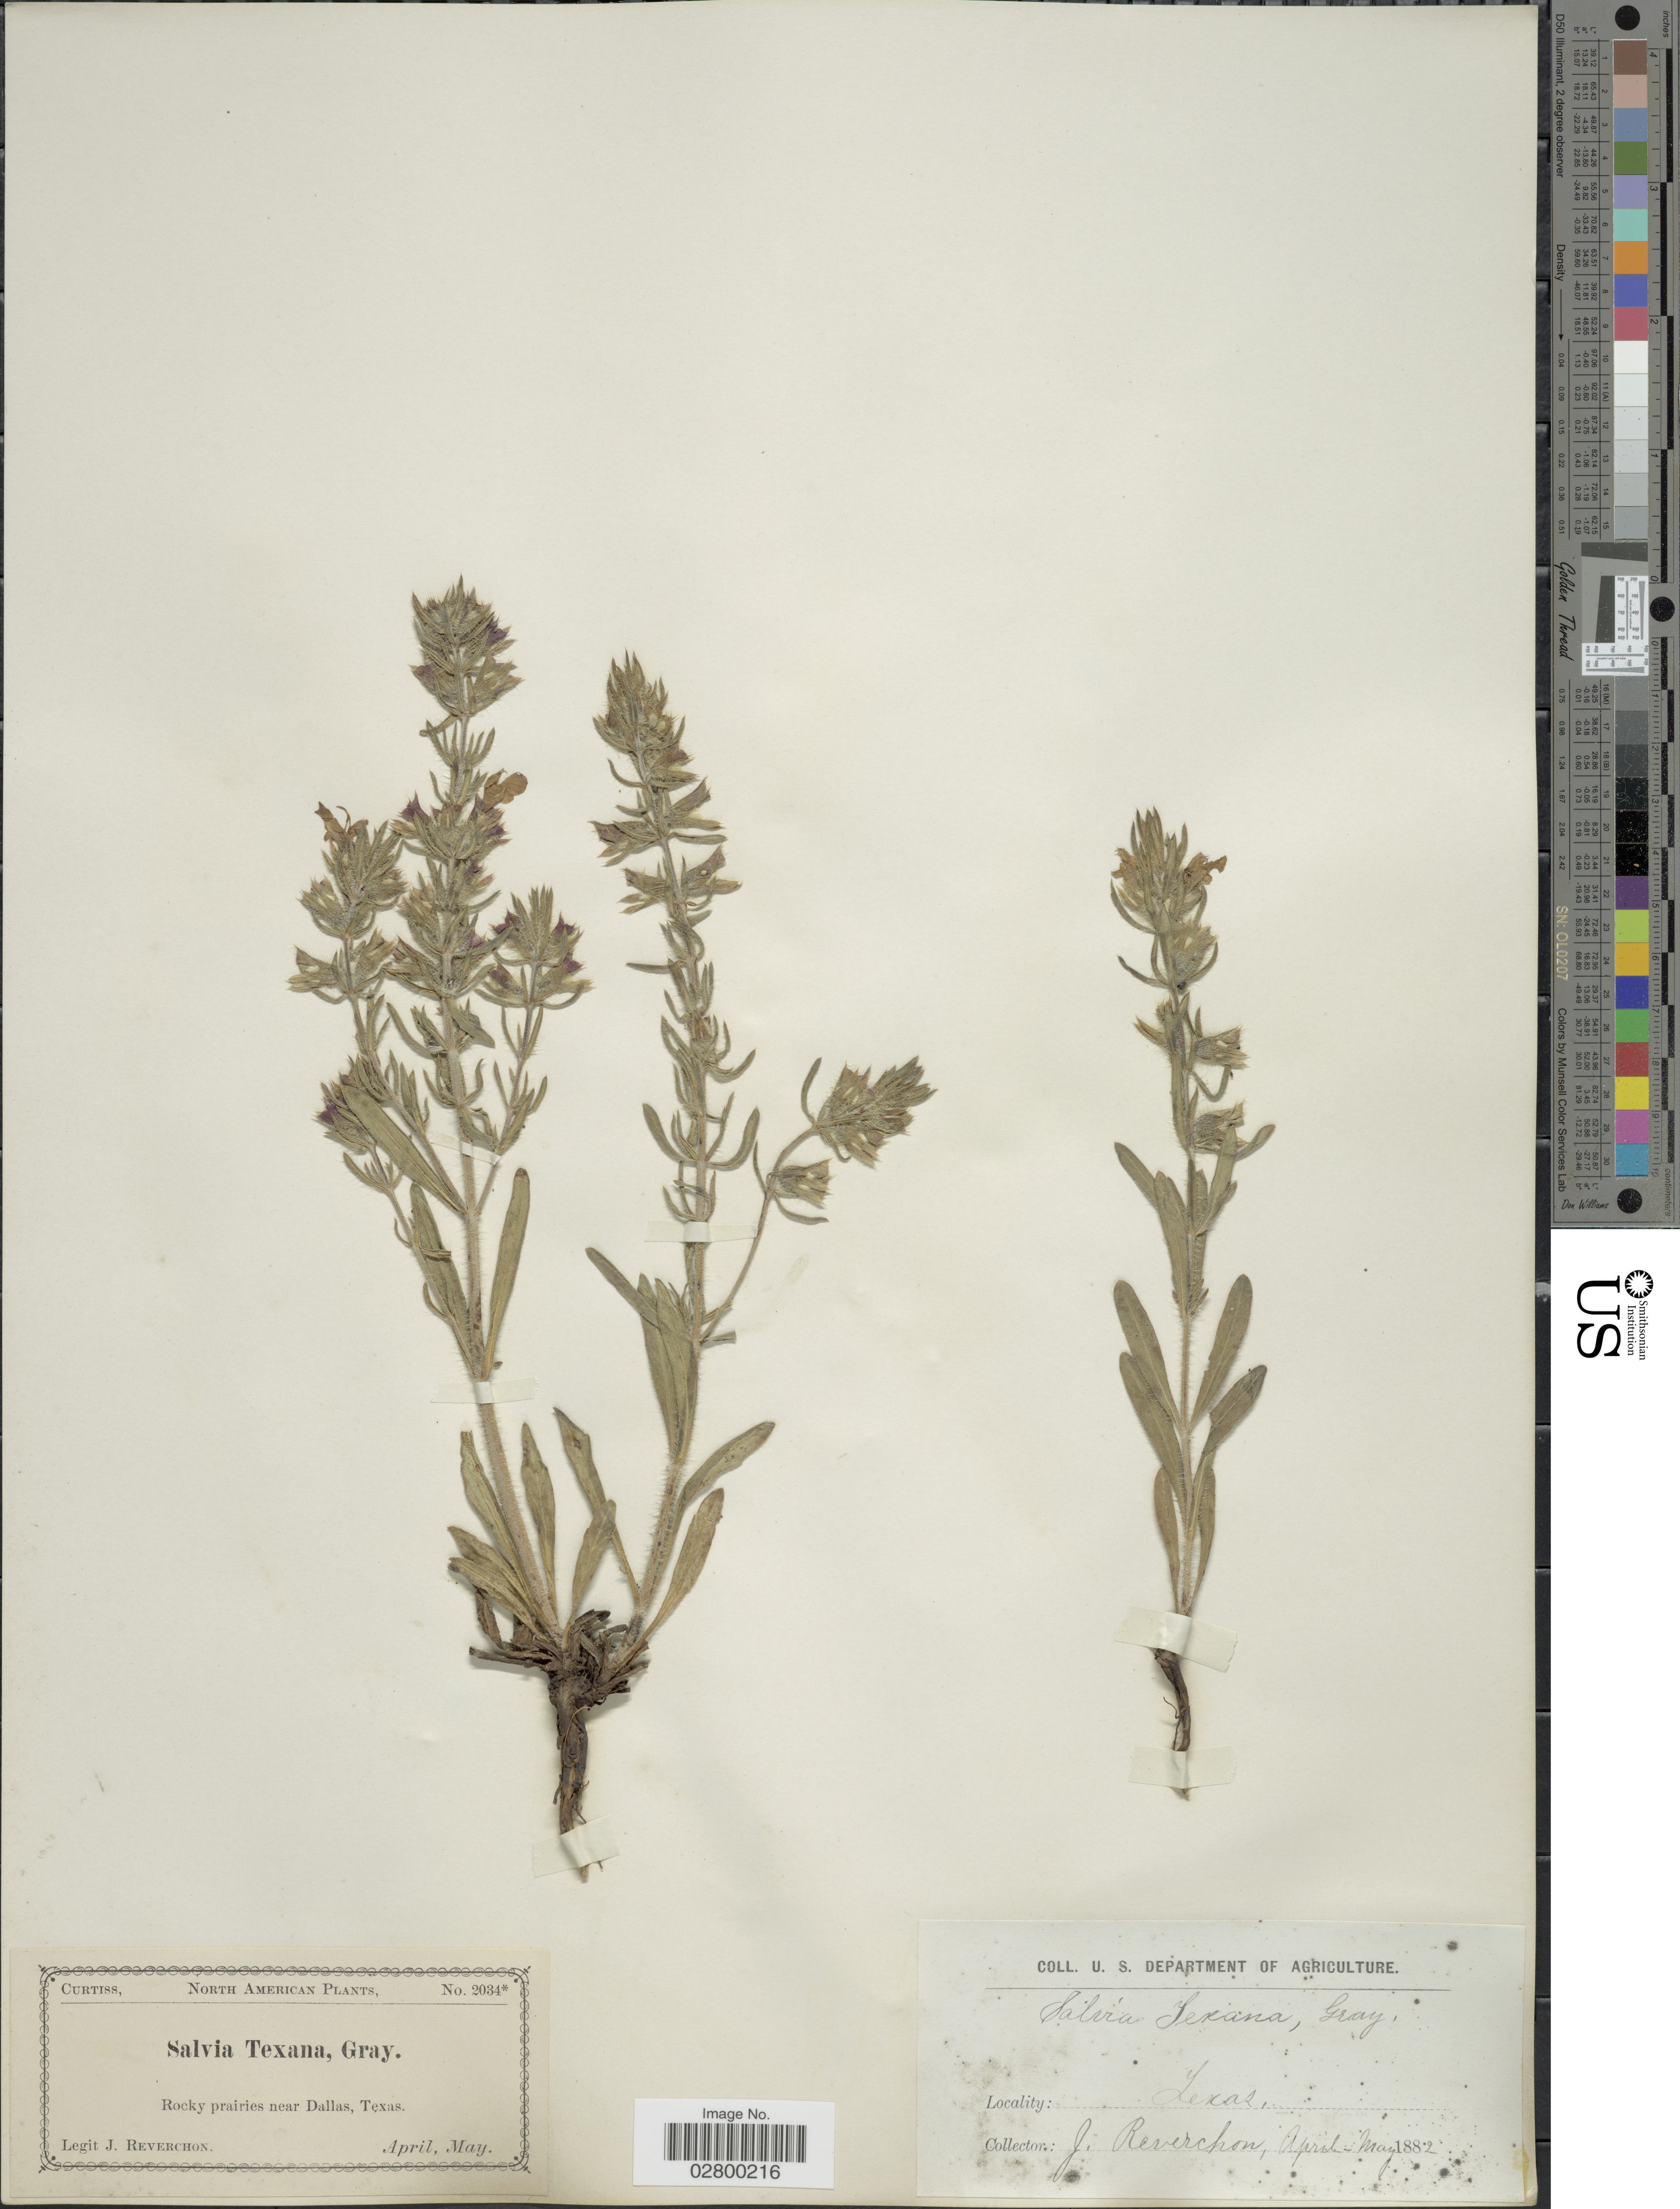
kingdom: Plantae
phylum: Tracheophyta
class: Magnoliopsida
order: Lamiales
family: Lamiaceae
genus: Salvia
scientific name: Salvia texana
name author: (Scheele) Torr.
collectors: J. Reverchon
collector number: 2034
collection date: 1882-04/1882-05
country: United States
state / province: Texas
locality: Rocky prairies near Dallas.